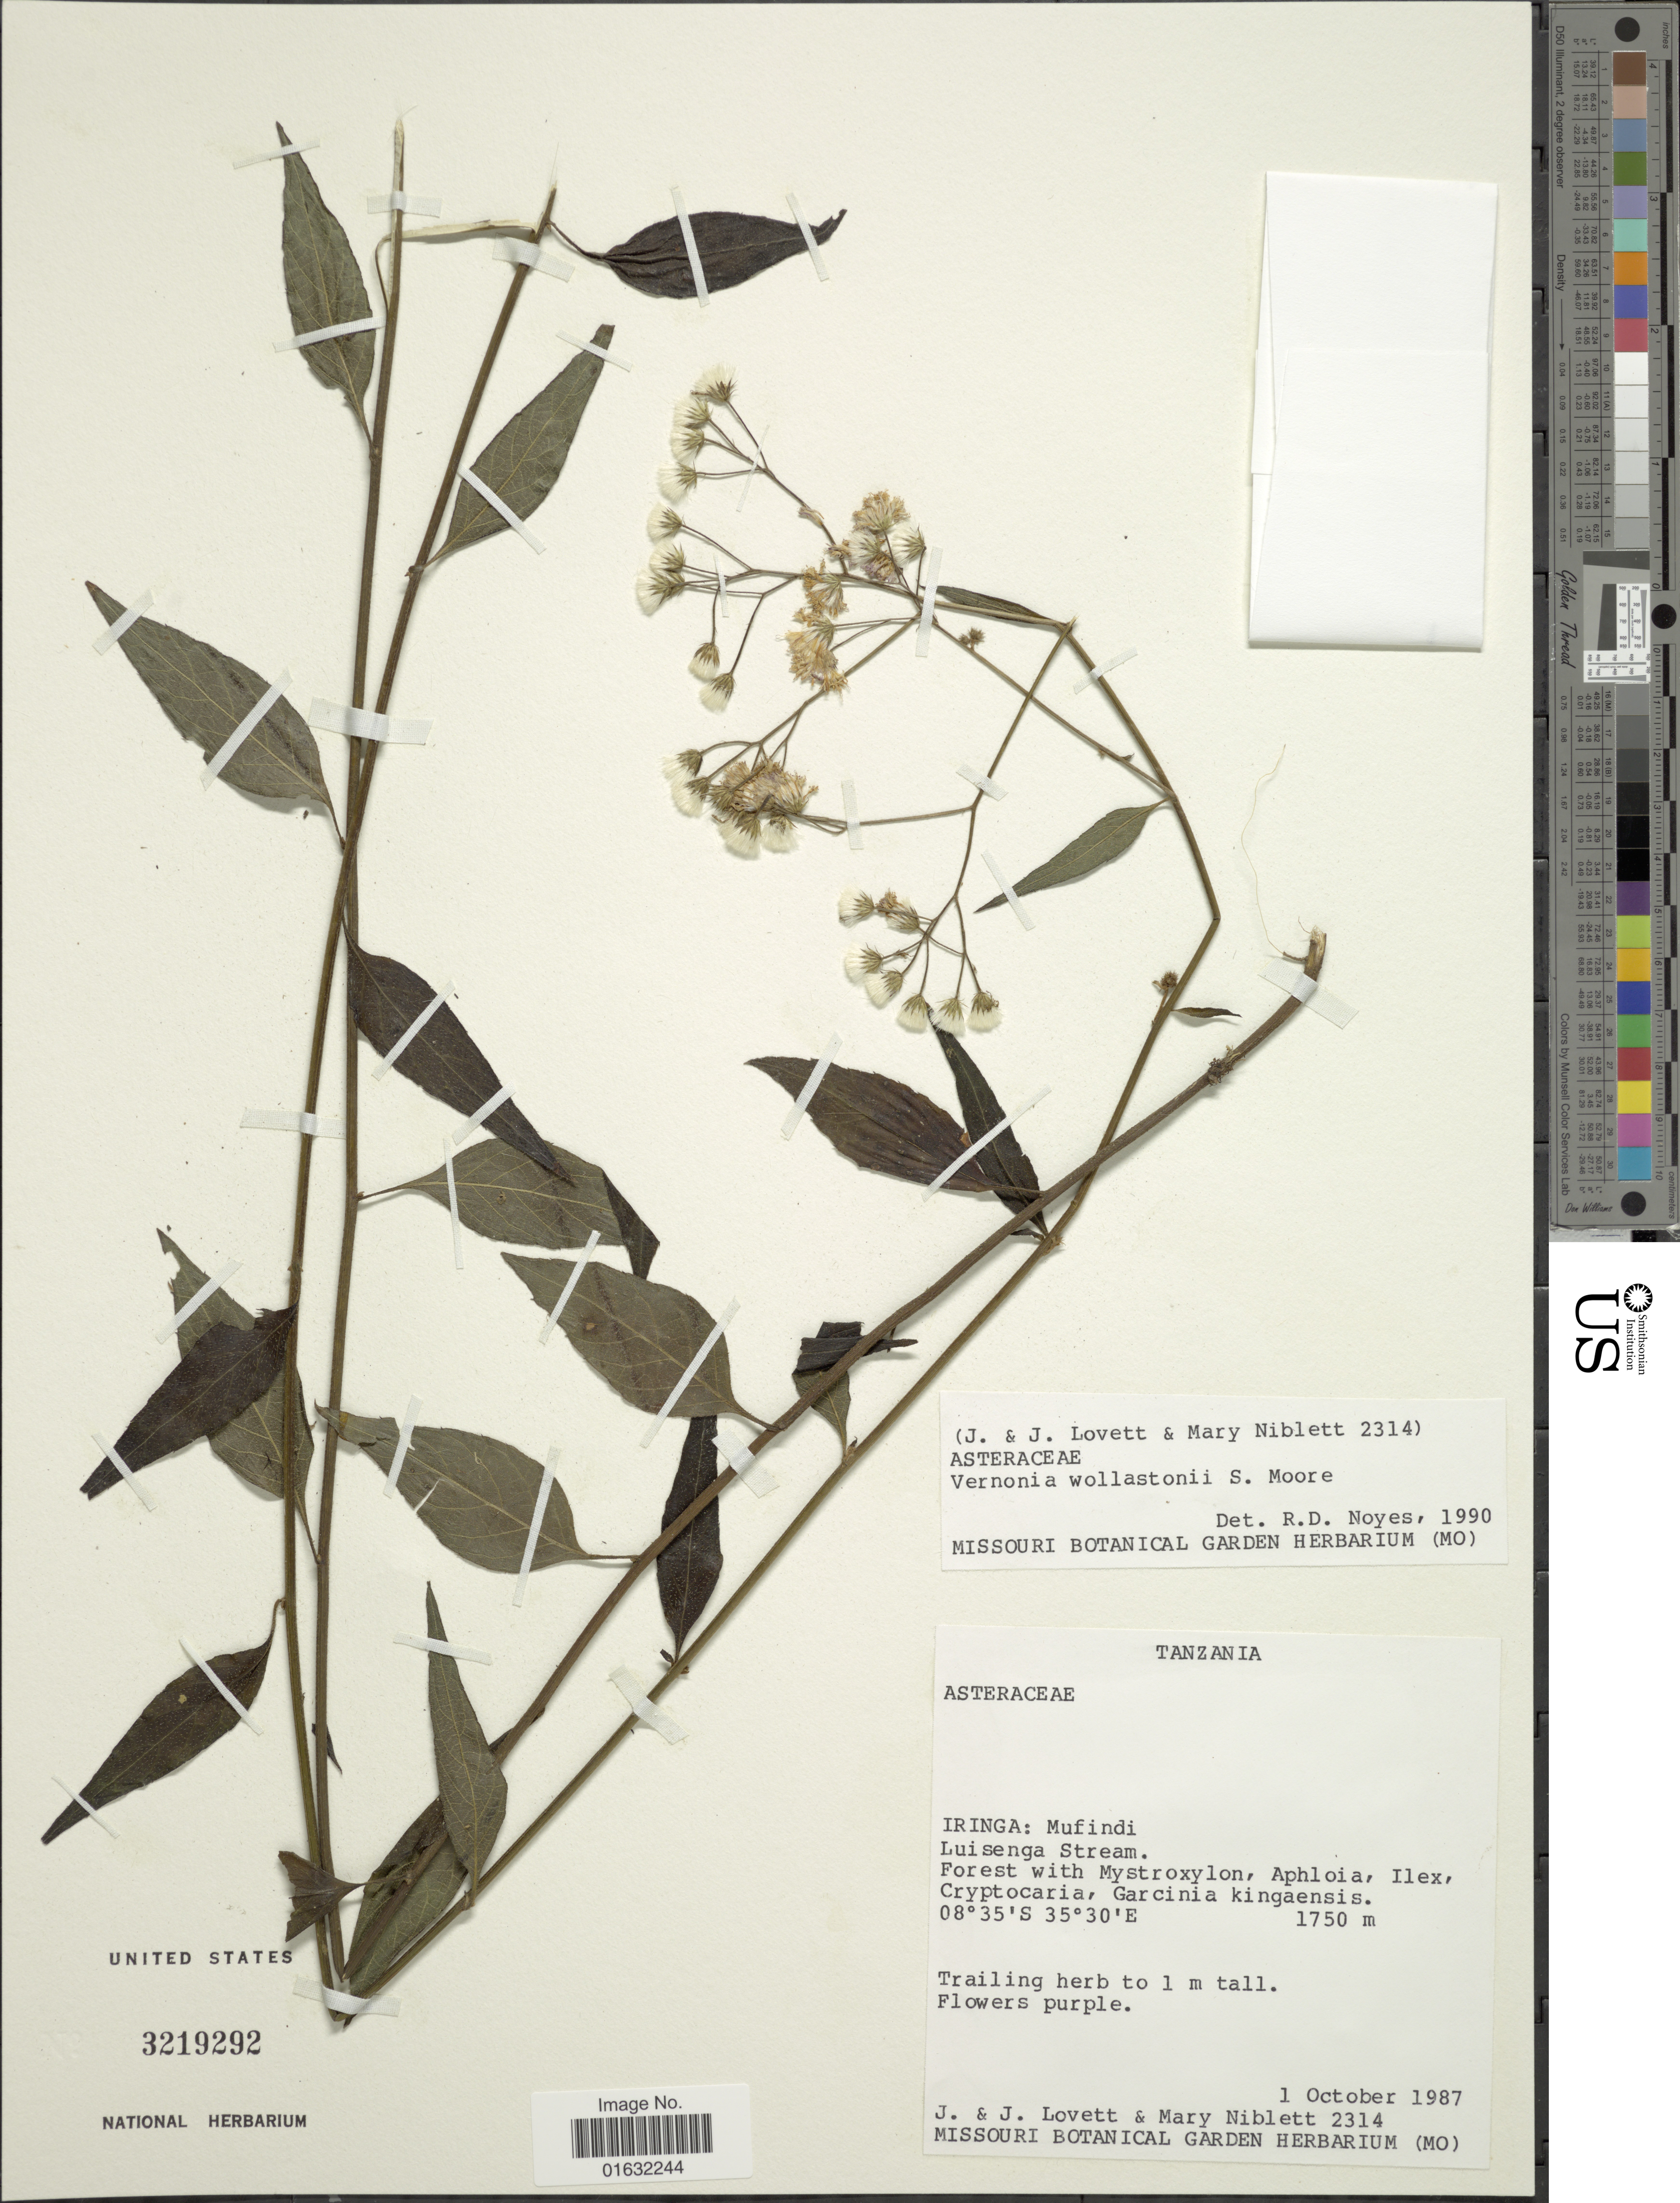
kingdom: Plantae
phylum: Tracheophyta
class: Magnoliopsida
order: Asterales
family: Asteraceae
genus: Cyanthillium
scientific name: Cyanthillium wollastonii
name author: (S. Moore) H. Rob.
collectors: J. Lovett, J. Lovett & M. Niblett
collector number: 2314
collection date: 1987-10-01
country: Tanzania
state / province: Iringa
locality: Mufindi, Luisenga Stream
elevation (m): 1750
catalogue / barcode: US 3219292